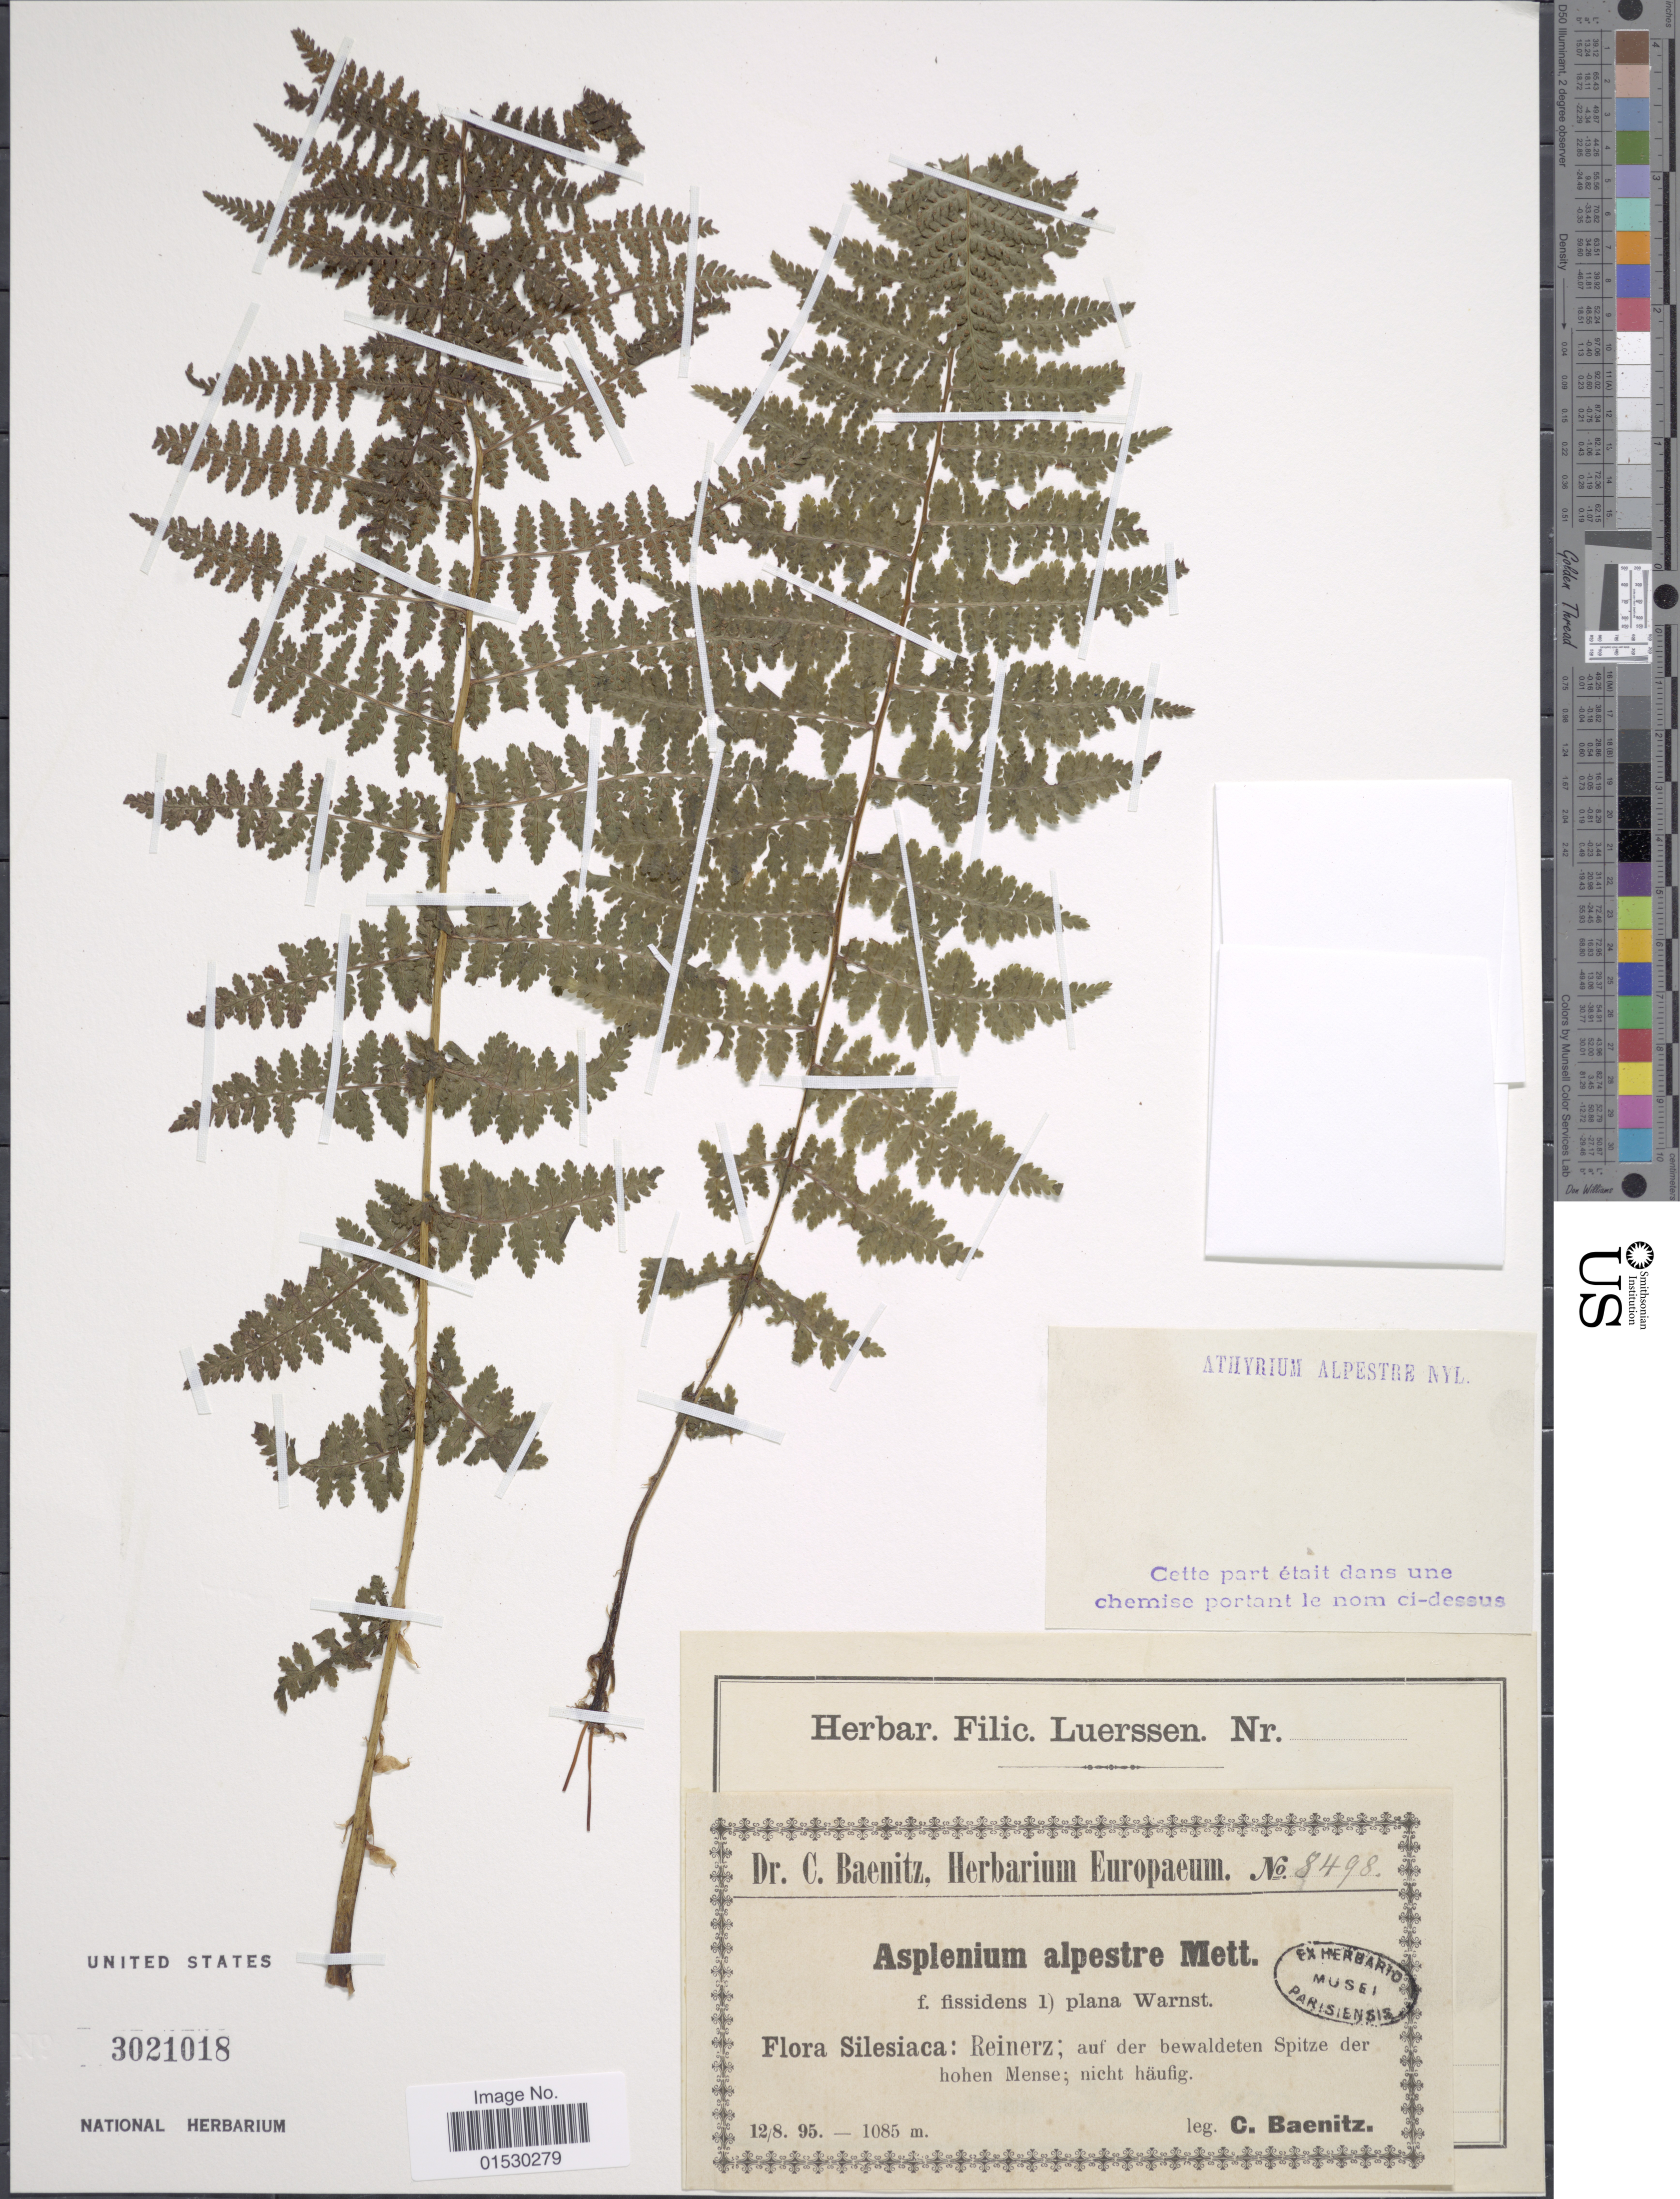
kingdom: Plantae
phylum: Tracheophyta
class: Polypodiopsida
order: Polypodiales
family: Athyriaceae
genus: Athyrium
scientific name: Athyrium alpestre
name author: (Hoppe) Rylands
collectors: C. G. Baenitz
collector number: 8498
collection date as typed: Transcribed d/m/y: 12/8/95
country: Poland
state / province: Dolnoslaskie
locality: Silesiaca: Reinerz; auf der bewaldeten Spitze der hohen Mense; nicht haufig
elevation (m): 1085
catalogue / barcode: US 3021018